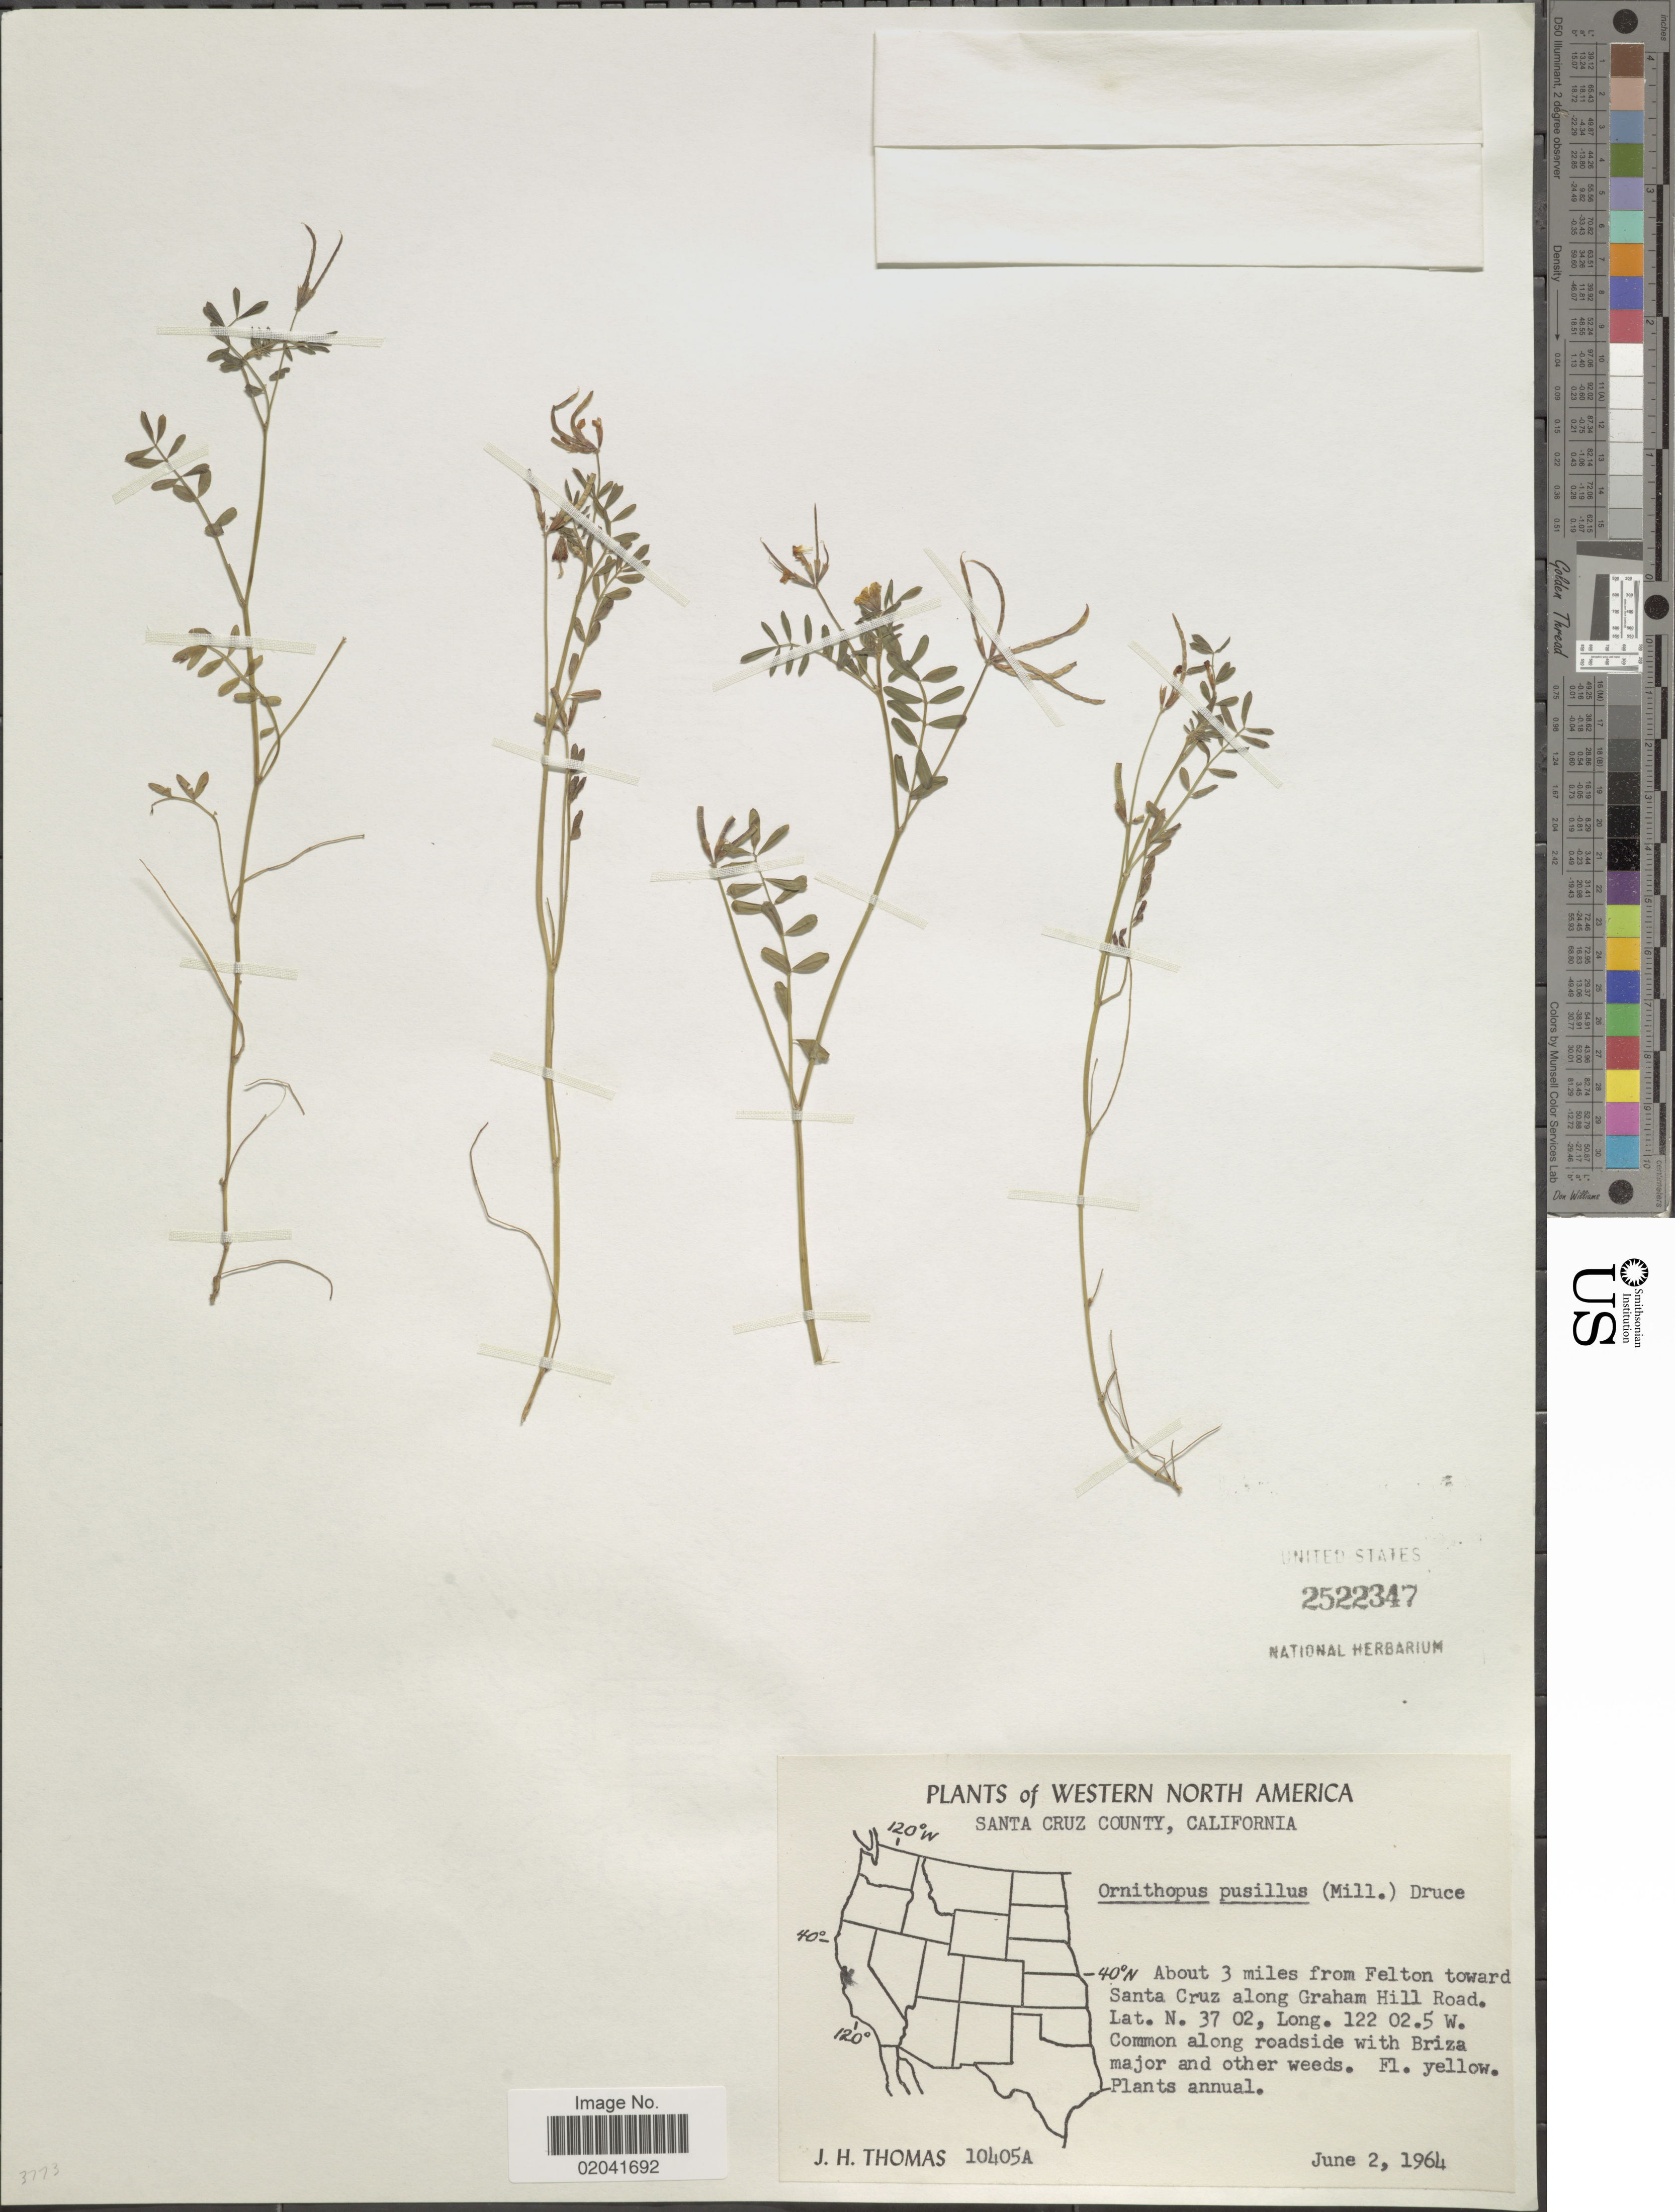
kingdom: Plantae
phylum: Tracheophyta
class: Magnoliopsida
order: Fabales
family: Fabaceae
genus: Ornithopus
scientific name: Ornithopus pusillus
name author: Lepech.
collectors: J. H. Thomas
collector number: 10405A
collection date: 1964-06-02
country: United States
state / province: California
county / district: Santa Cruz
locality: Santa Cruz County, California. About 3 miles from Felton toward Santa Cruz along Graham Hill Road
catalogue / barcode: US 2522347